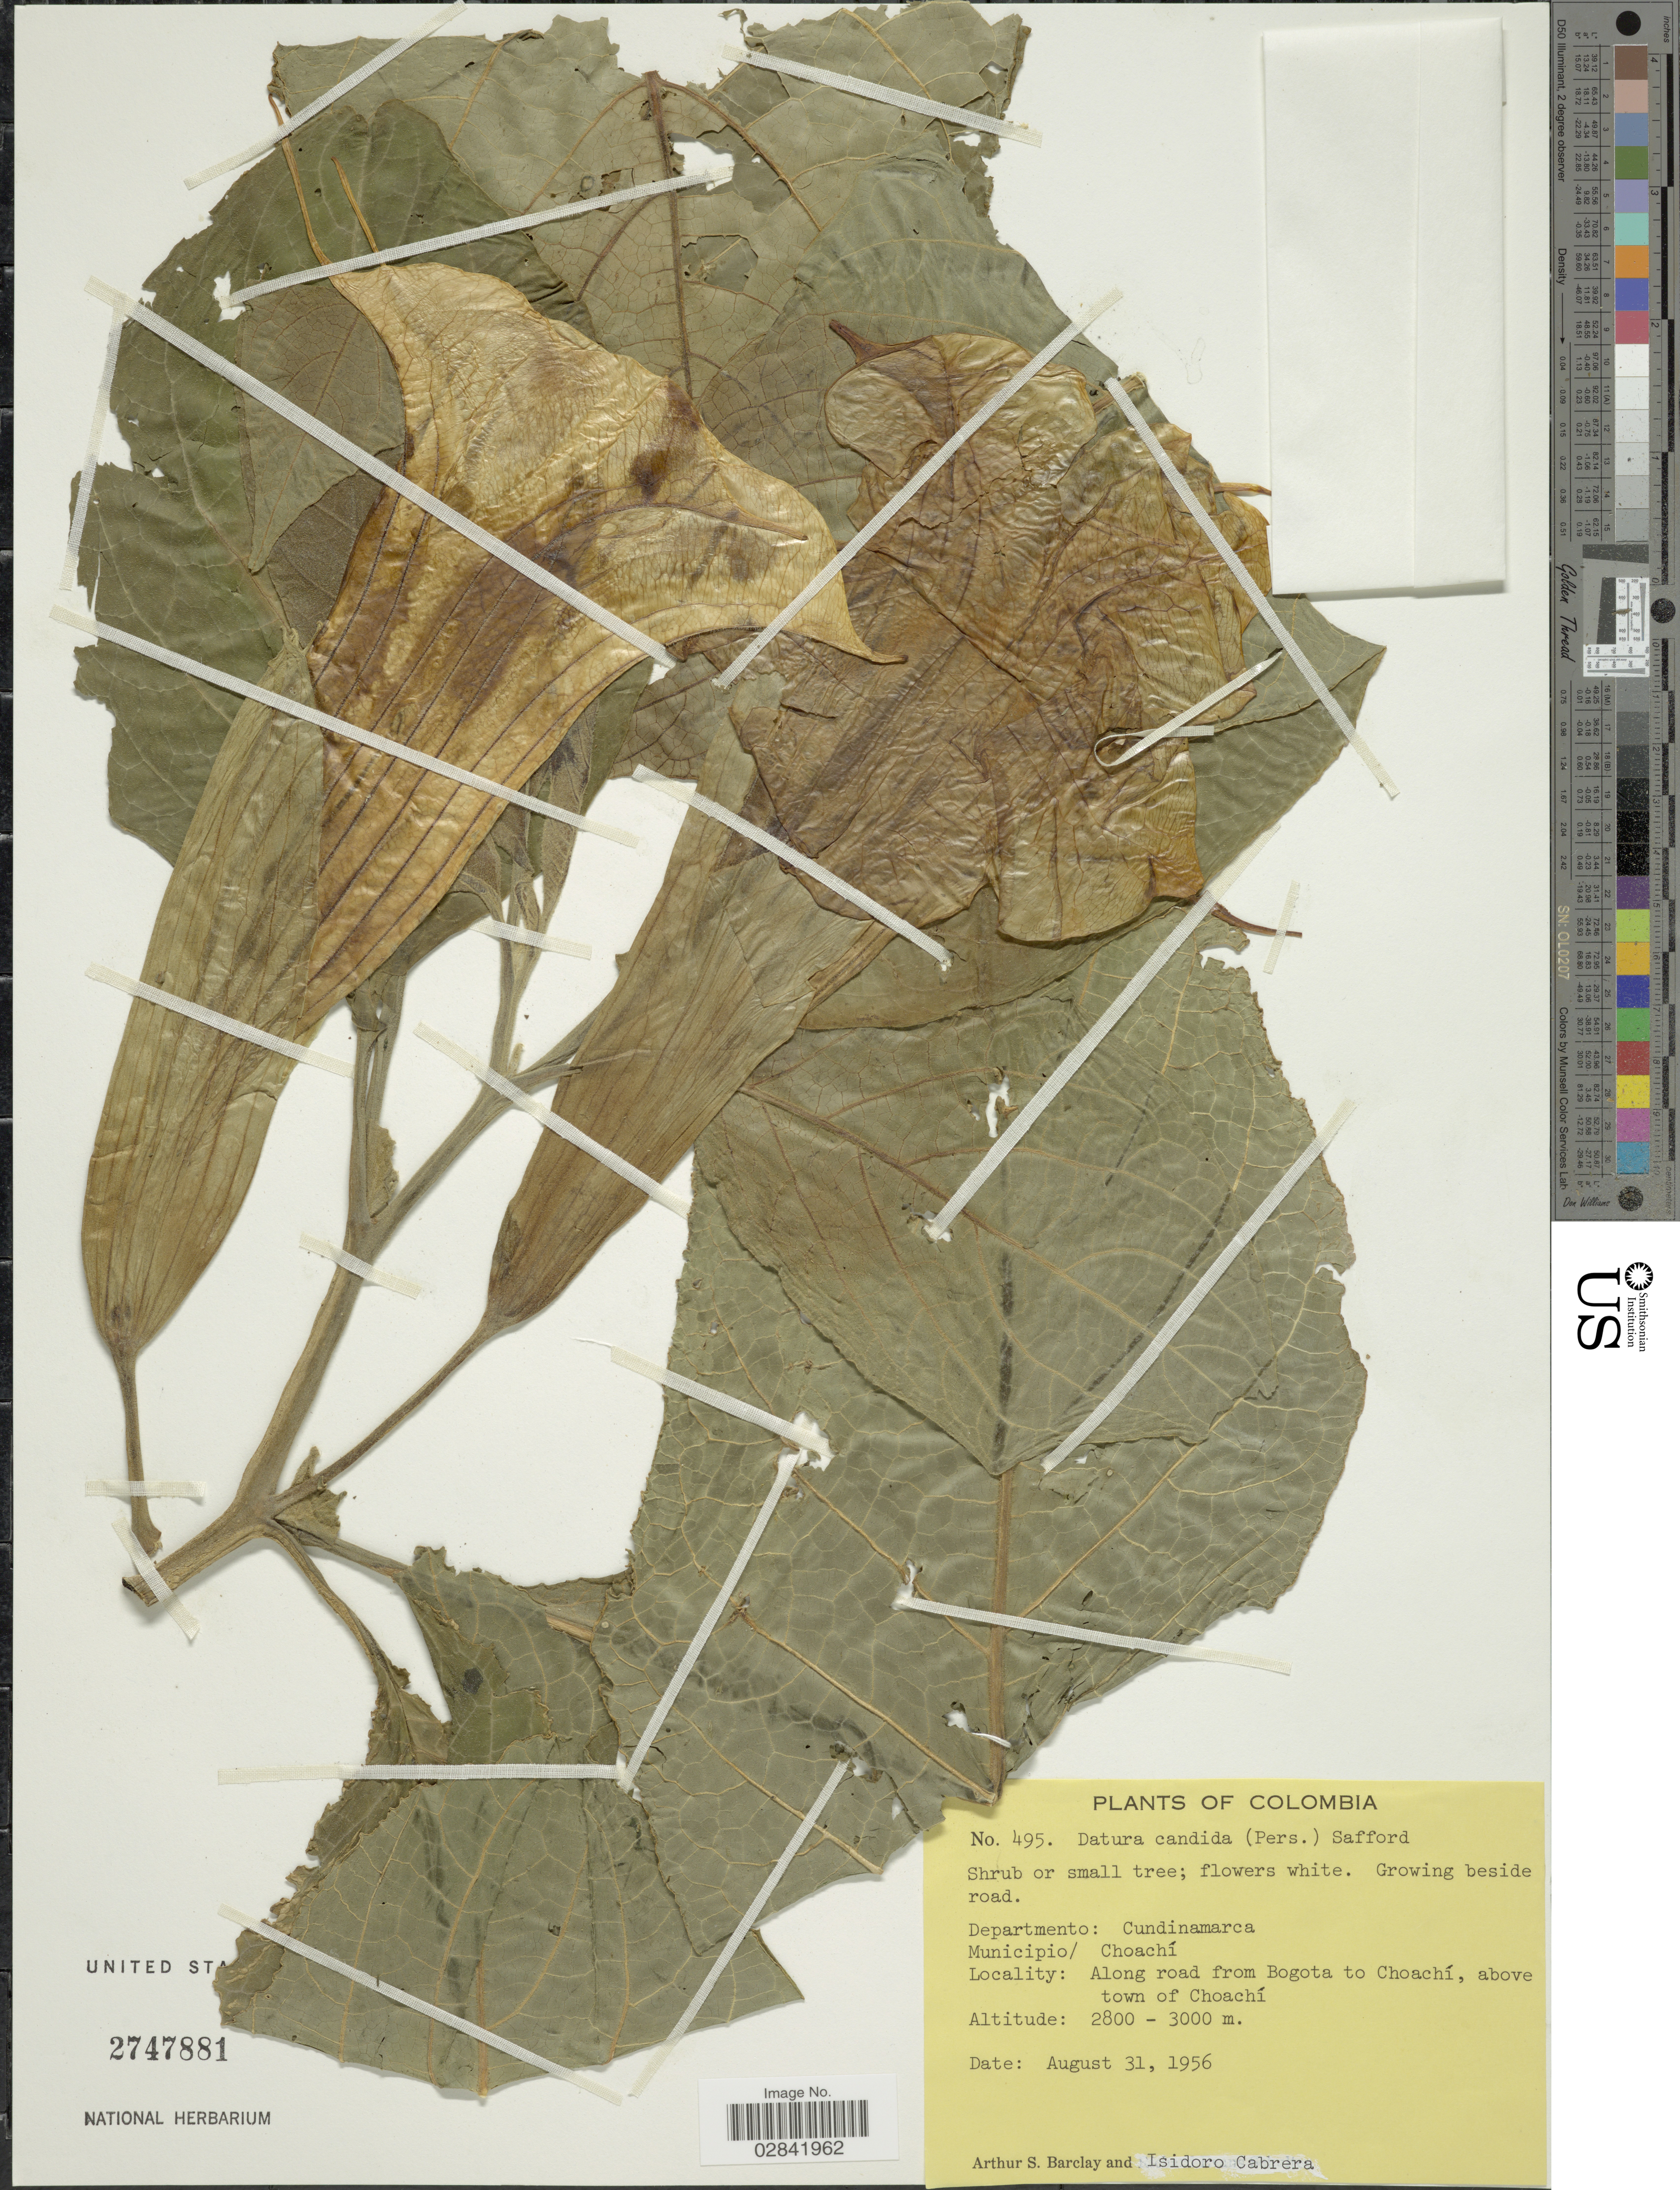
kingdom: Plantae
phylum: Tracheophyta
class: Magnoliopsida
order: Solanales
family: Solanaceae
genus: Brugmansia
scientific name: Brugmansia x candida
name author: Pers.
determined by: (US) Smithsonian Institution - National Museum of Natural History - Department of Botany (UNITED STATES)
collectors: A. S. Barclay & I. Cabrera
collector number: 495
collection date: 1956-08-31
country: Colombia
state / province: Cundinamarca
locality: Departmento: Cundinamarca, Municipio/ Choachí. Along road from Bogota to Choachí, above town of Choachí.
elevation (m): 2800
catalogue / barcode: US 2747881